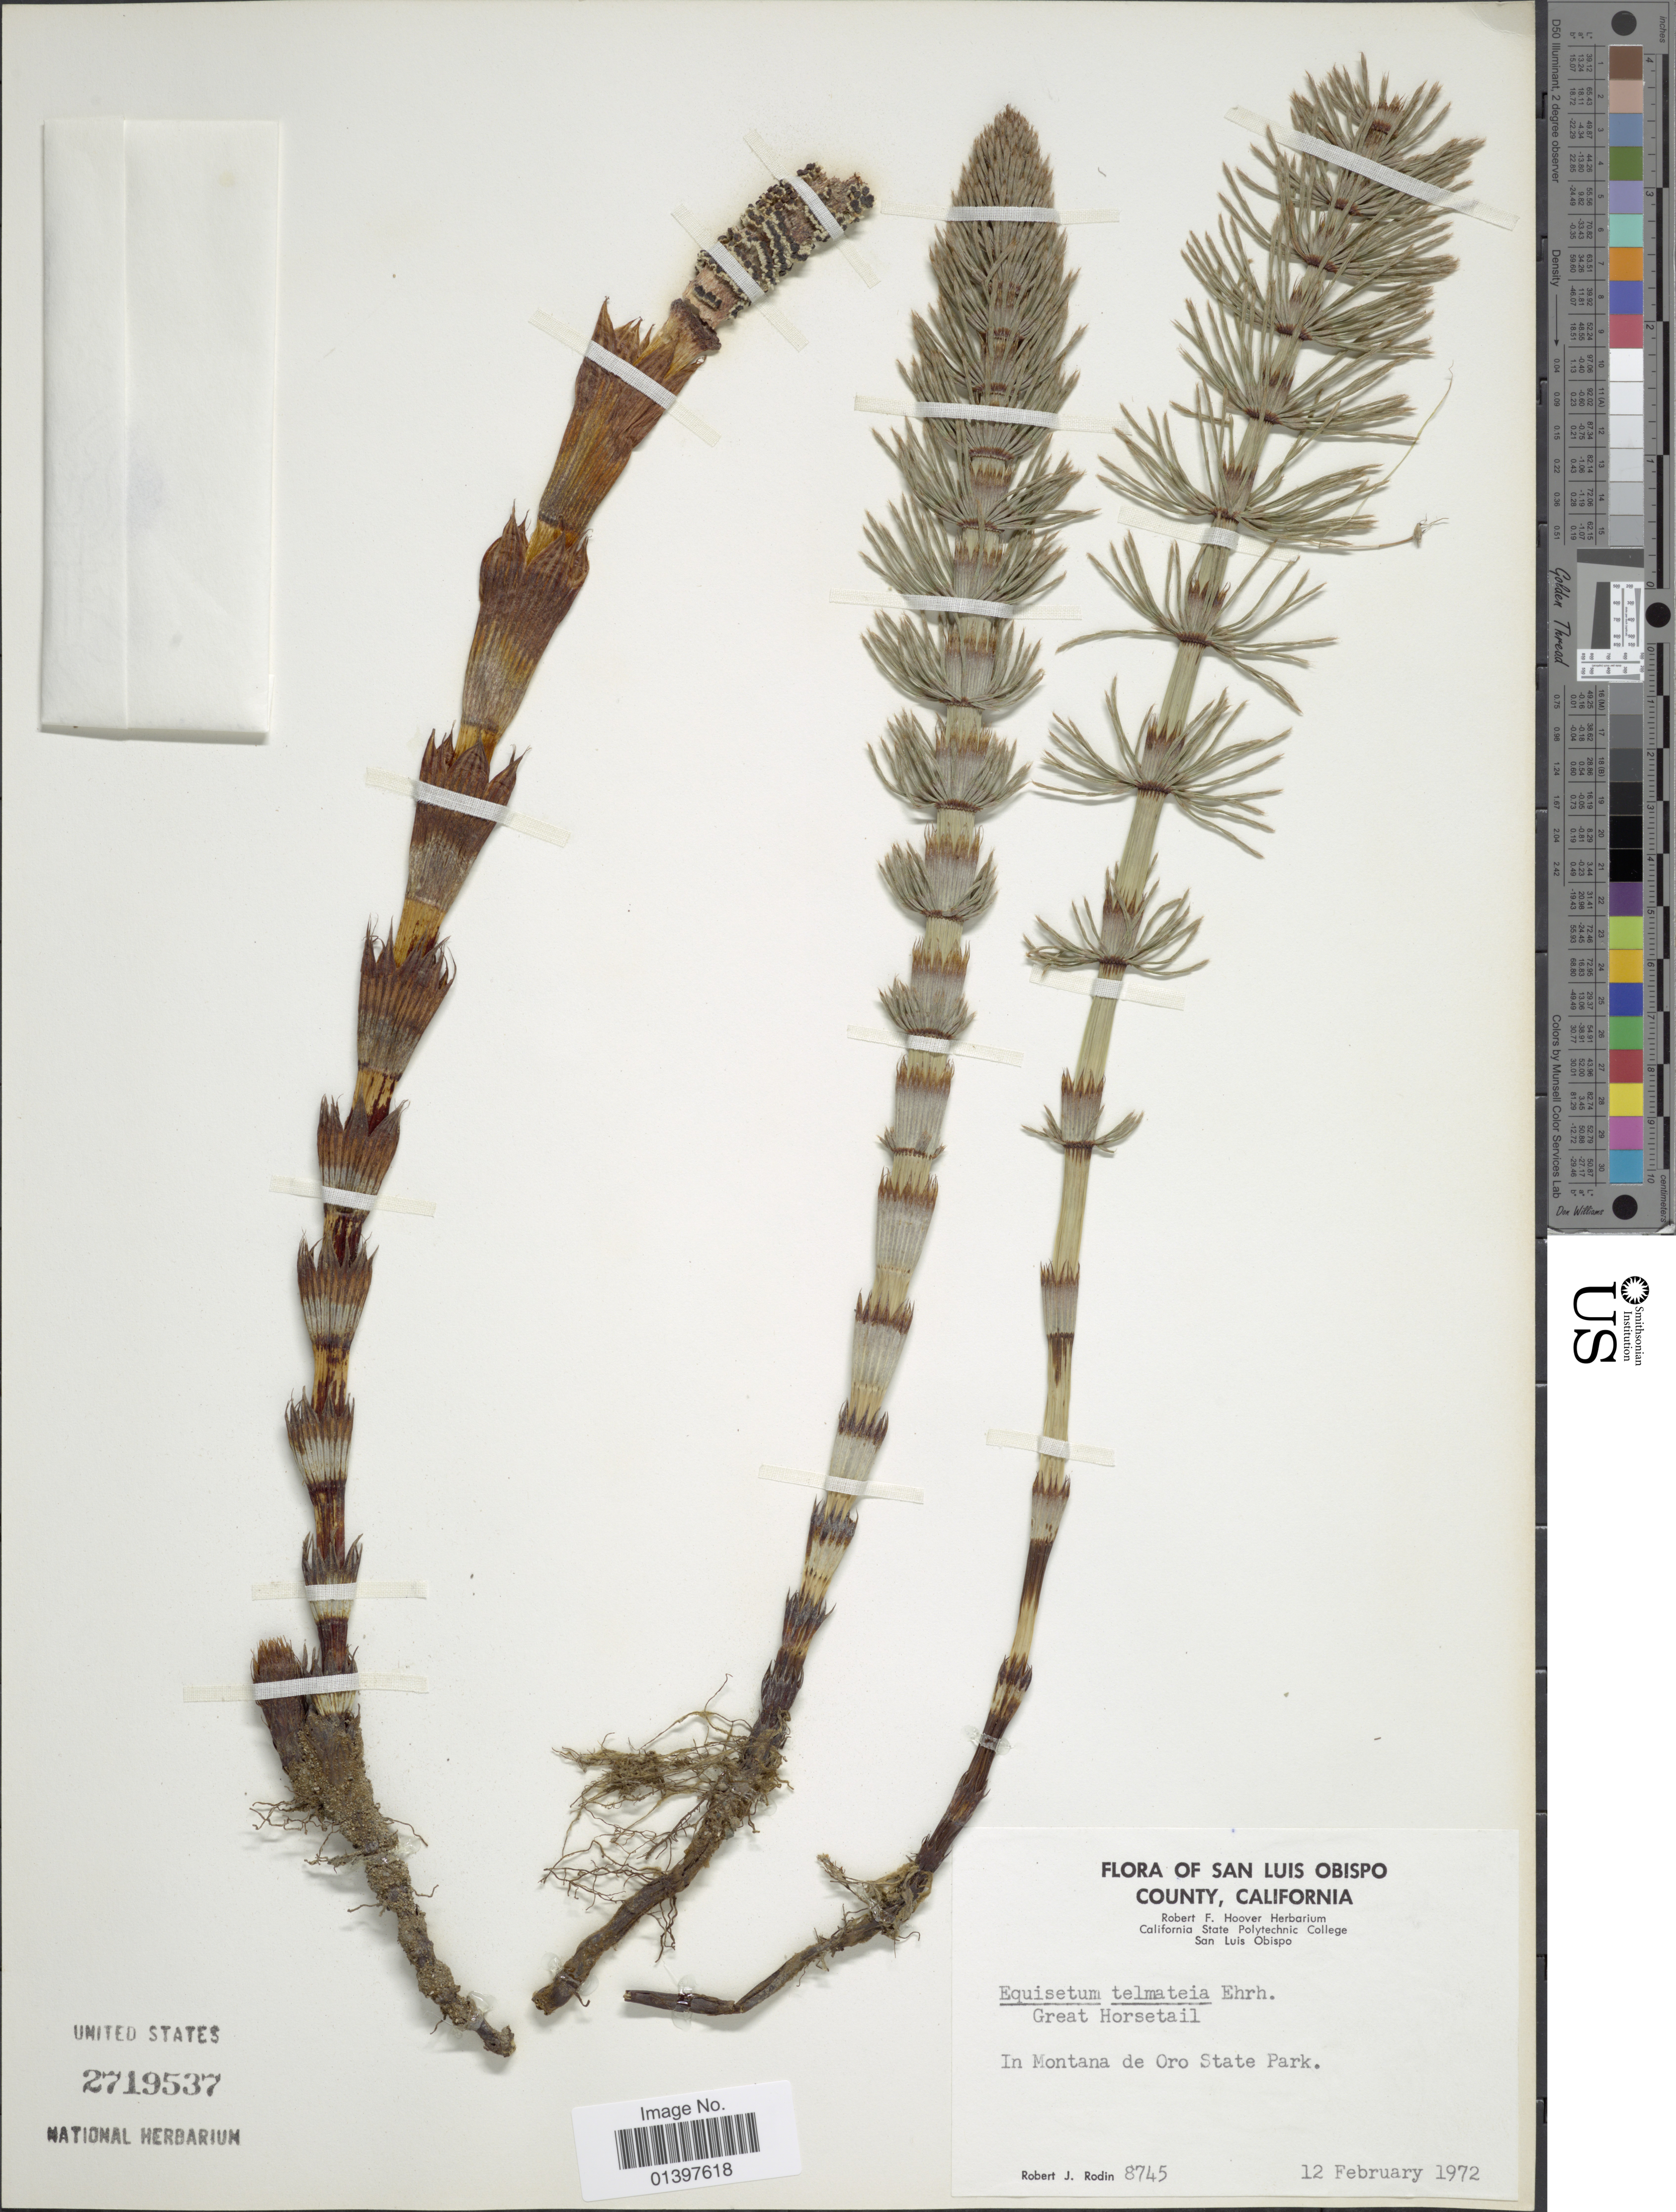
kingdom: Plantae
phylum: Tracheophyta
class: Polypodiopsida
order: Equisetales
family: Equisetaceae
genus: Equisetum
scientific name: Equisetum telmateia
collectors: R. J. Rodin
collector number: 8745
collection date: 1972-02-12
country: United States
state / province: California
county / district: San Luis Obispo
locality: San Luis Obispo County, In Montana de Oro State Park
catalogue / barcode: US 2719537